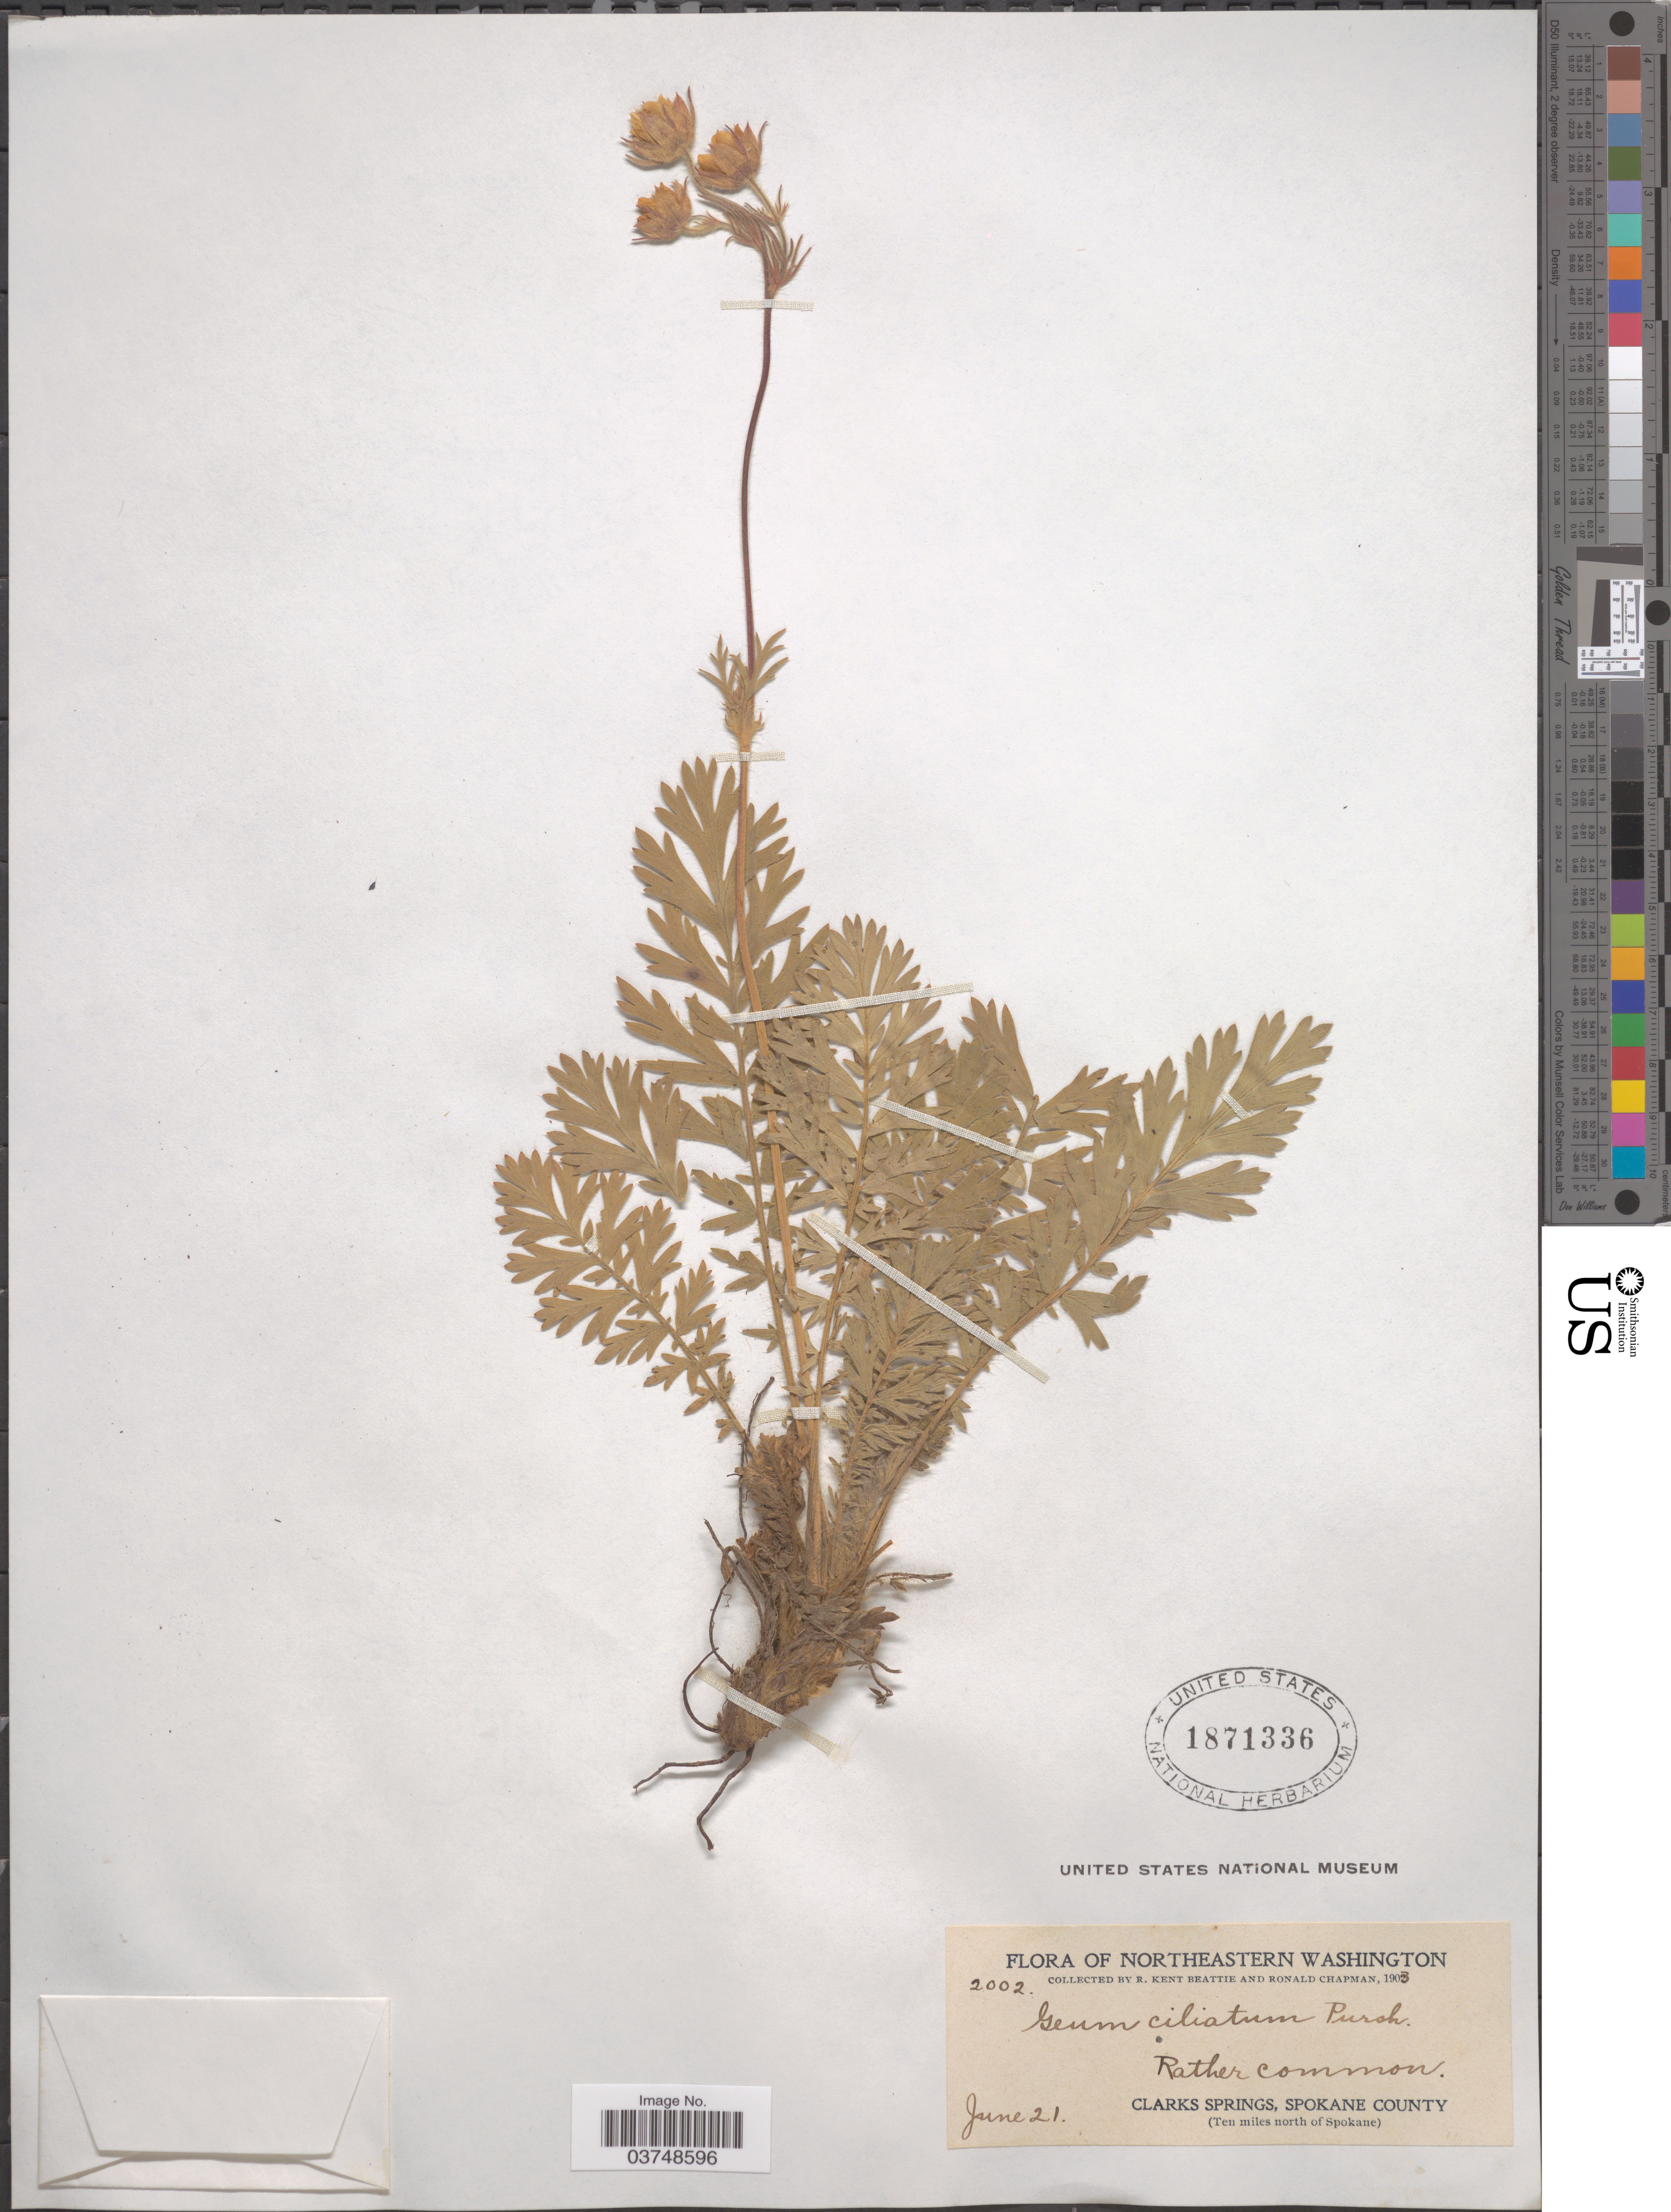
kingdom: Plantae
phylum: Tracheophyta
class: Magnoliopsida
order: Rosales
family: Rosaceae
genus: Geum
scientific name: Geum triflorum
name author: Pursh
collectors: R. K. Beattie & R. Chapman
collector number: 2002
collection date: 1903-06-21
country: United States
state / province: Washington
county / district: Spokane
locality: Northeastern Washington. Clarks Springs, Spokane County (Ten miles north of Spokane).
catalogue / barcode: US 1871336